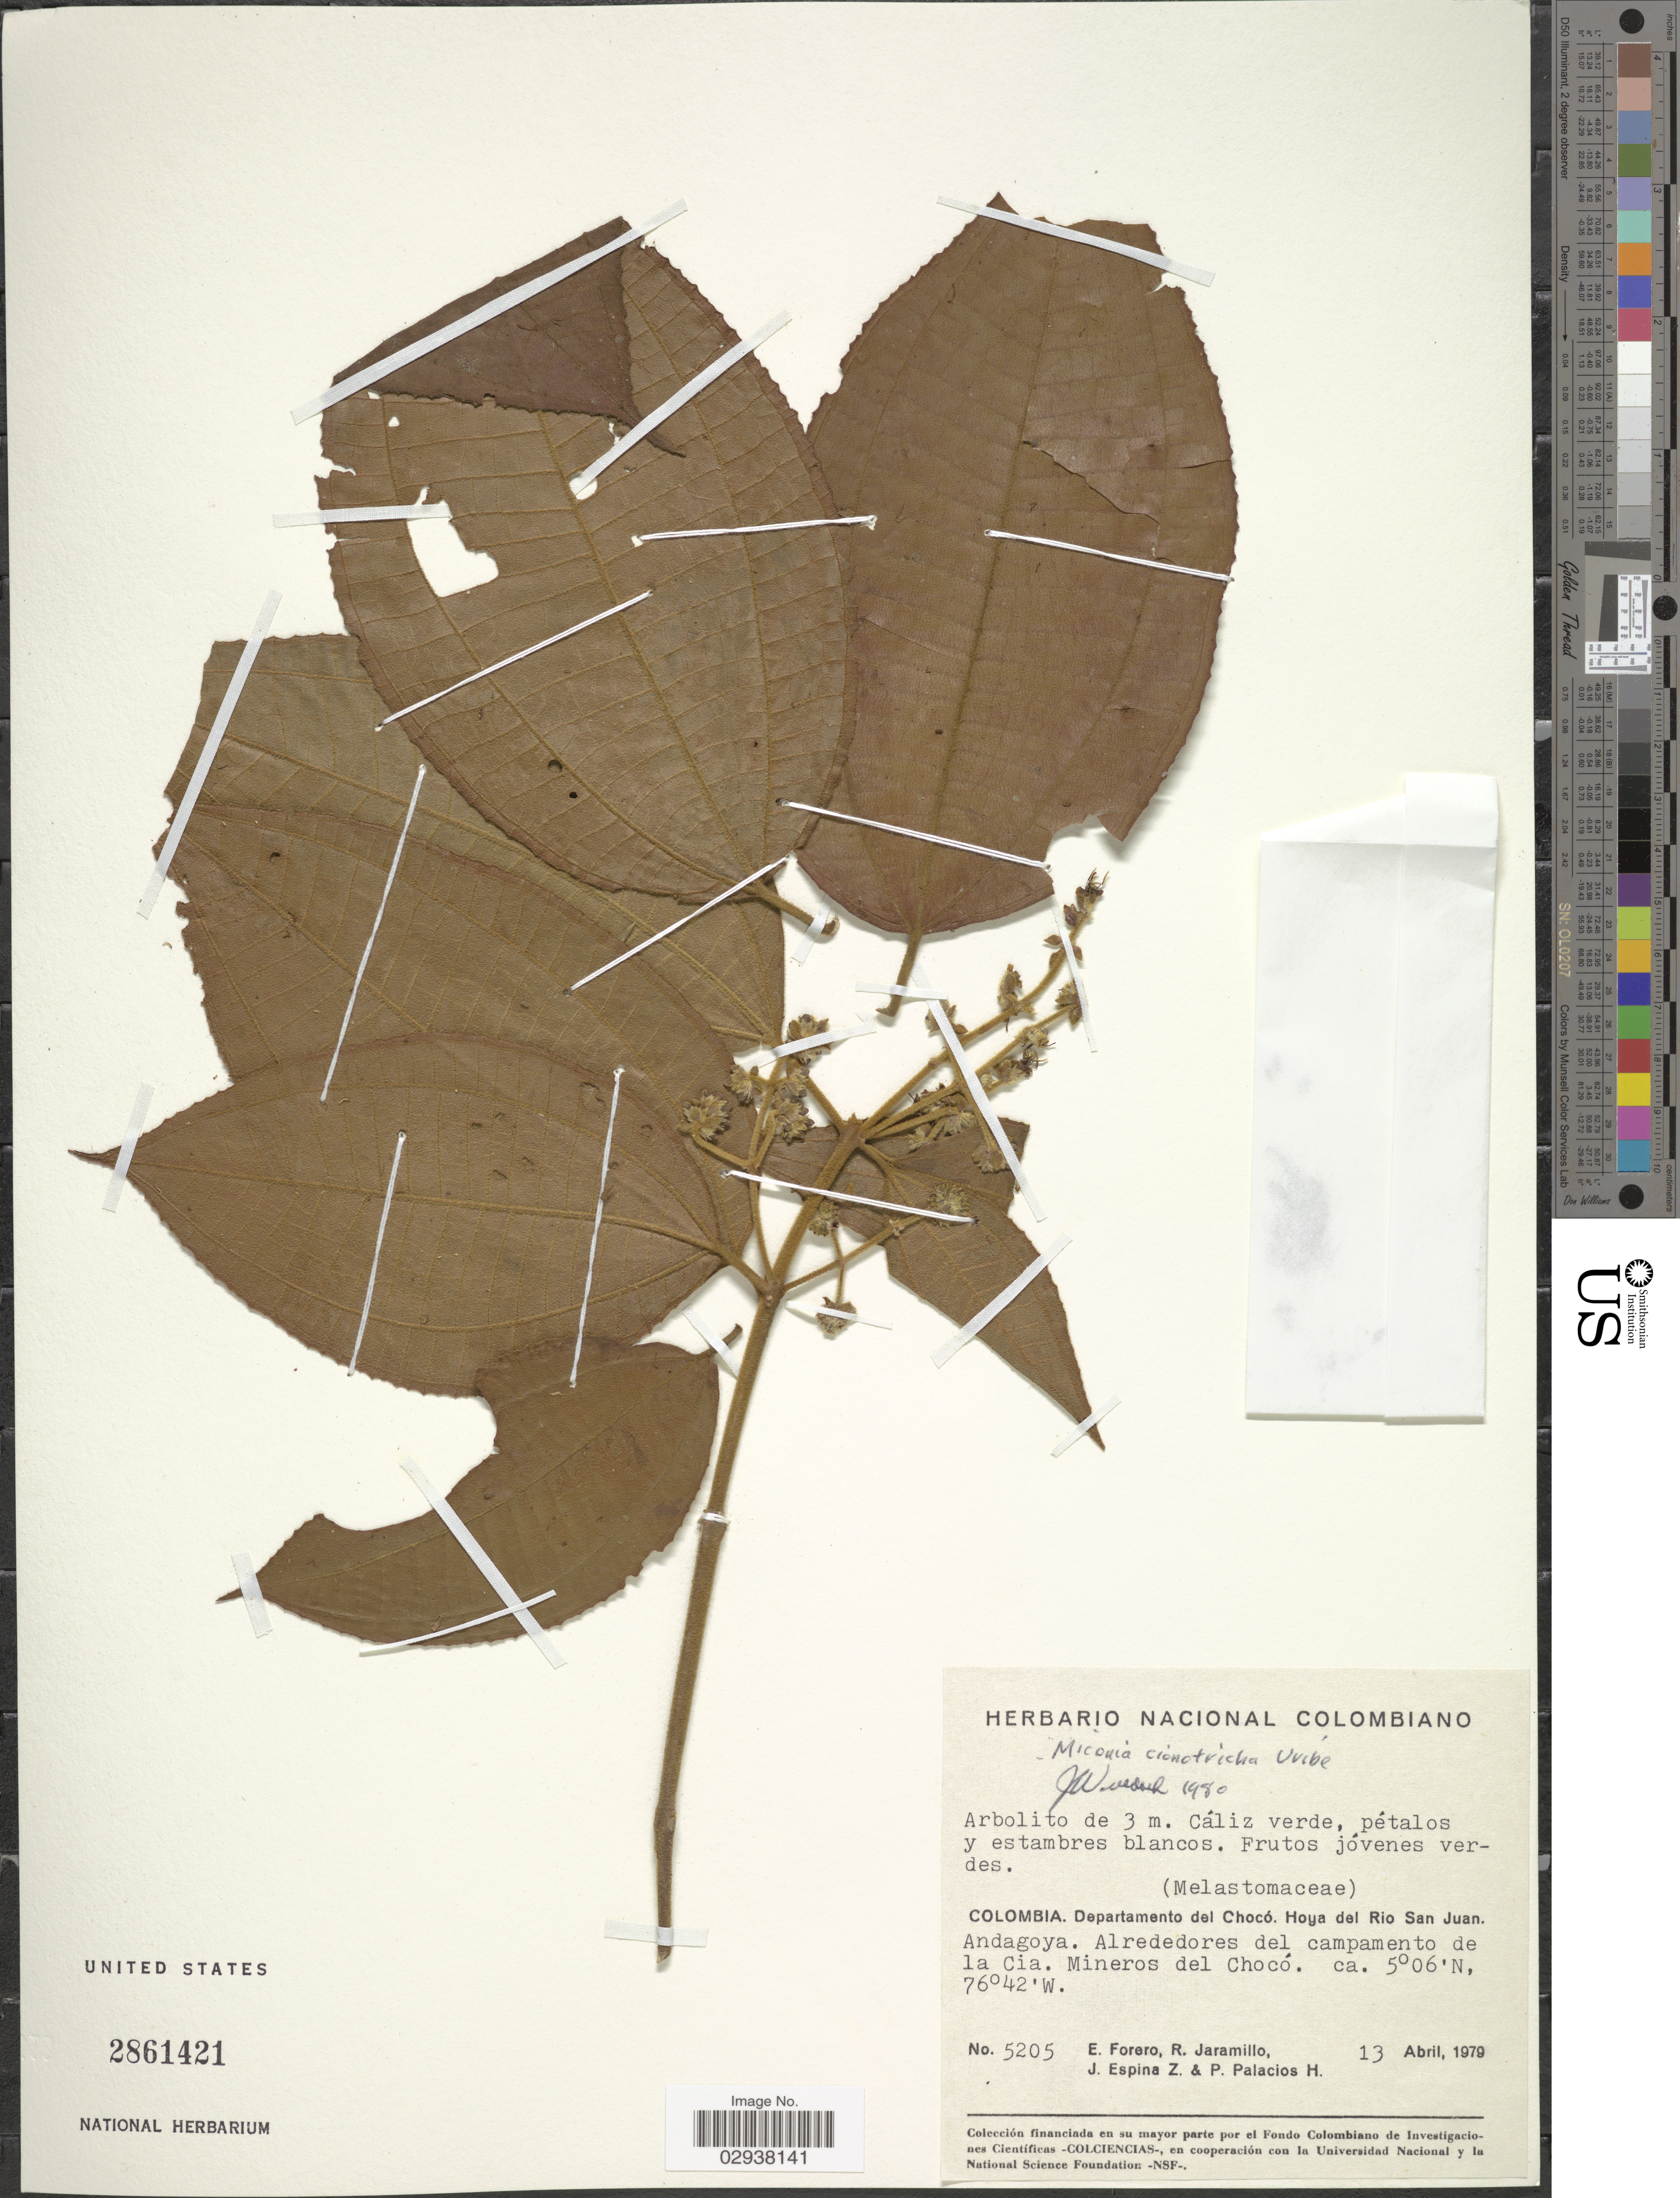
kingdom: Plantae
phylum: Tracheophyta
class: Magnoliopsida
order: Myrtales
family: Melastomataceae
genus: Miconia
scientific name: Miconia cionotricha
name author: L. Uribe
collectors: E. Forero, R. Jaramillo, J. Espina Z. & P. Palacios H.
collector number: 5205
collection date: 1979-04-13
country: Colombia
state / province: Chocó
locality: Hoya del Rio San Juan. Andagoya. Alrededores del campamento de la Cia. Mineros del Chocó.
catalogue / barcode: US 2861421